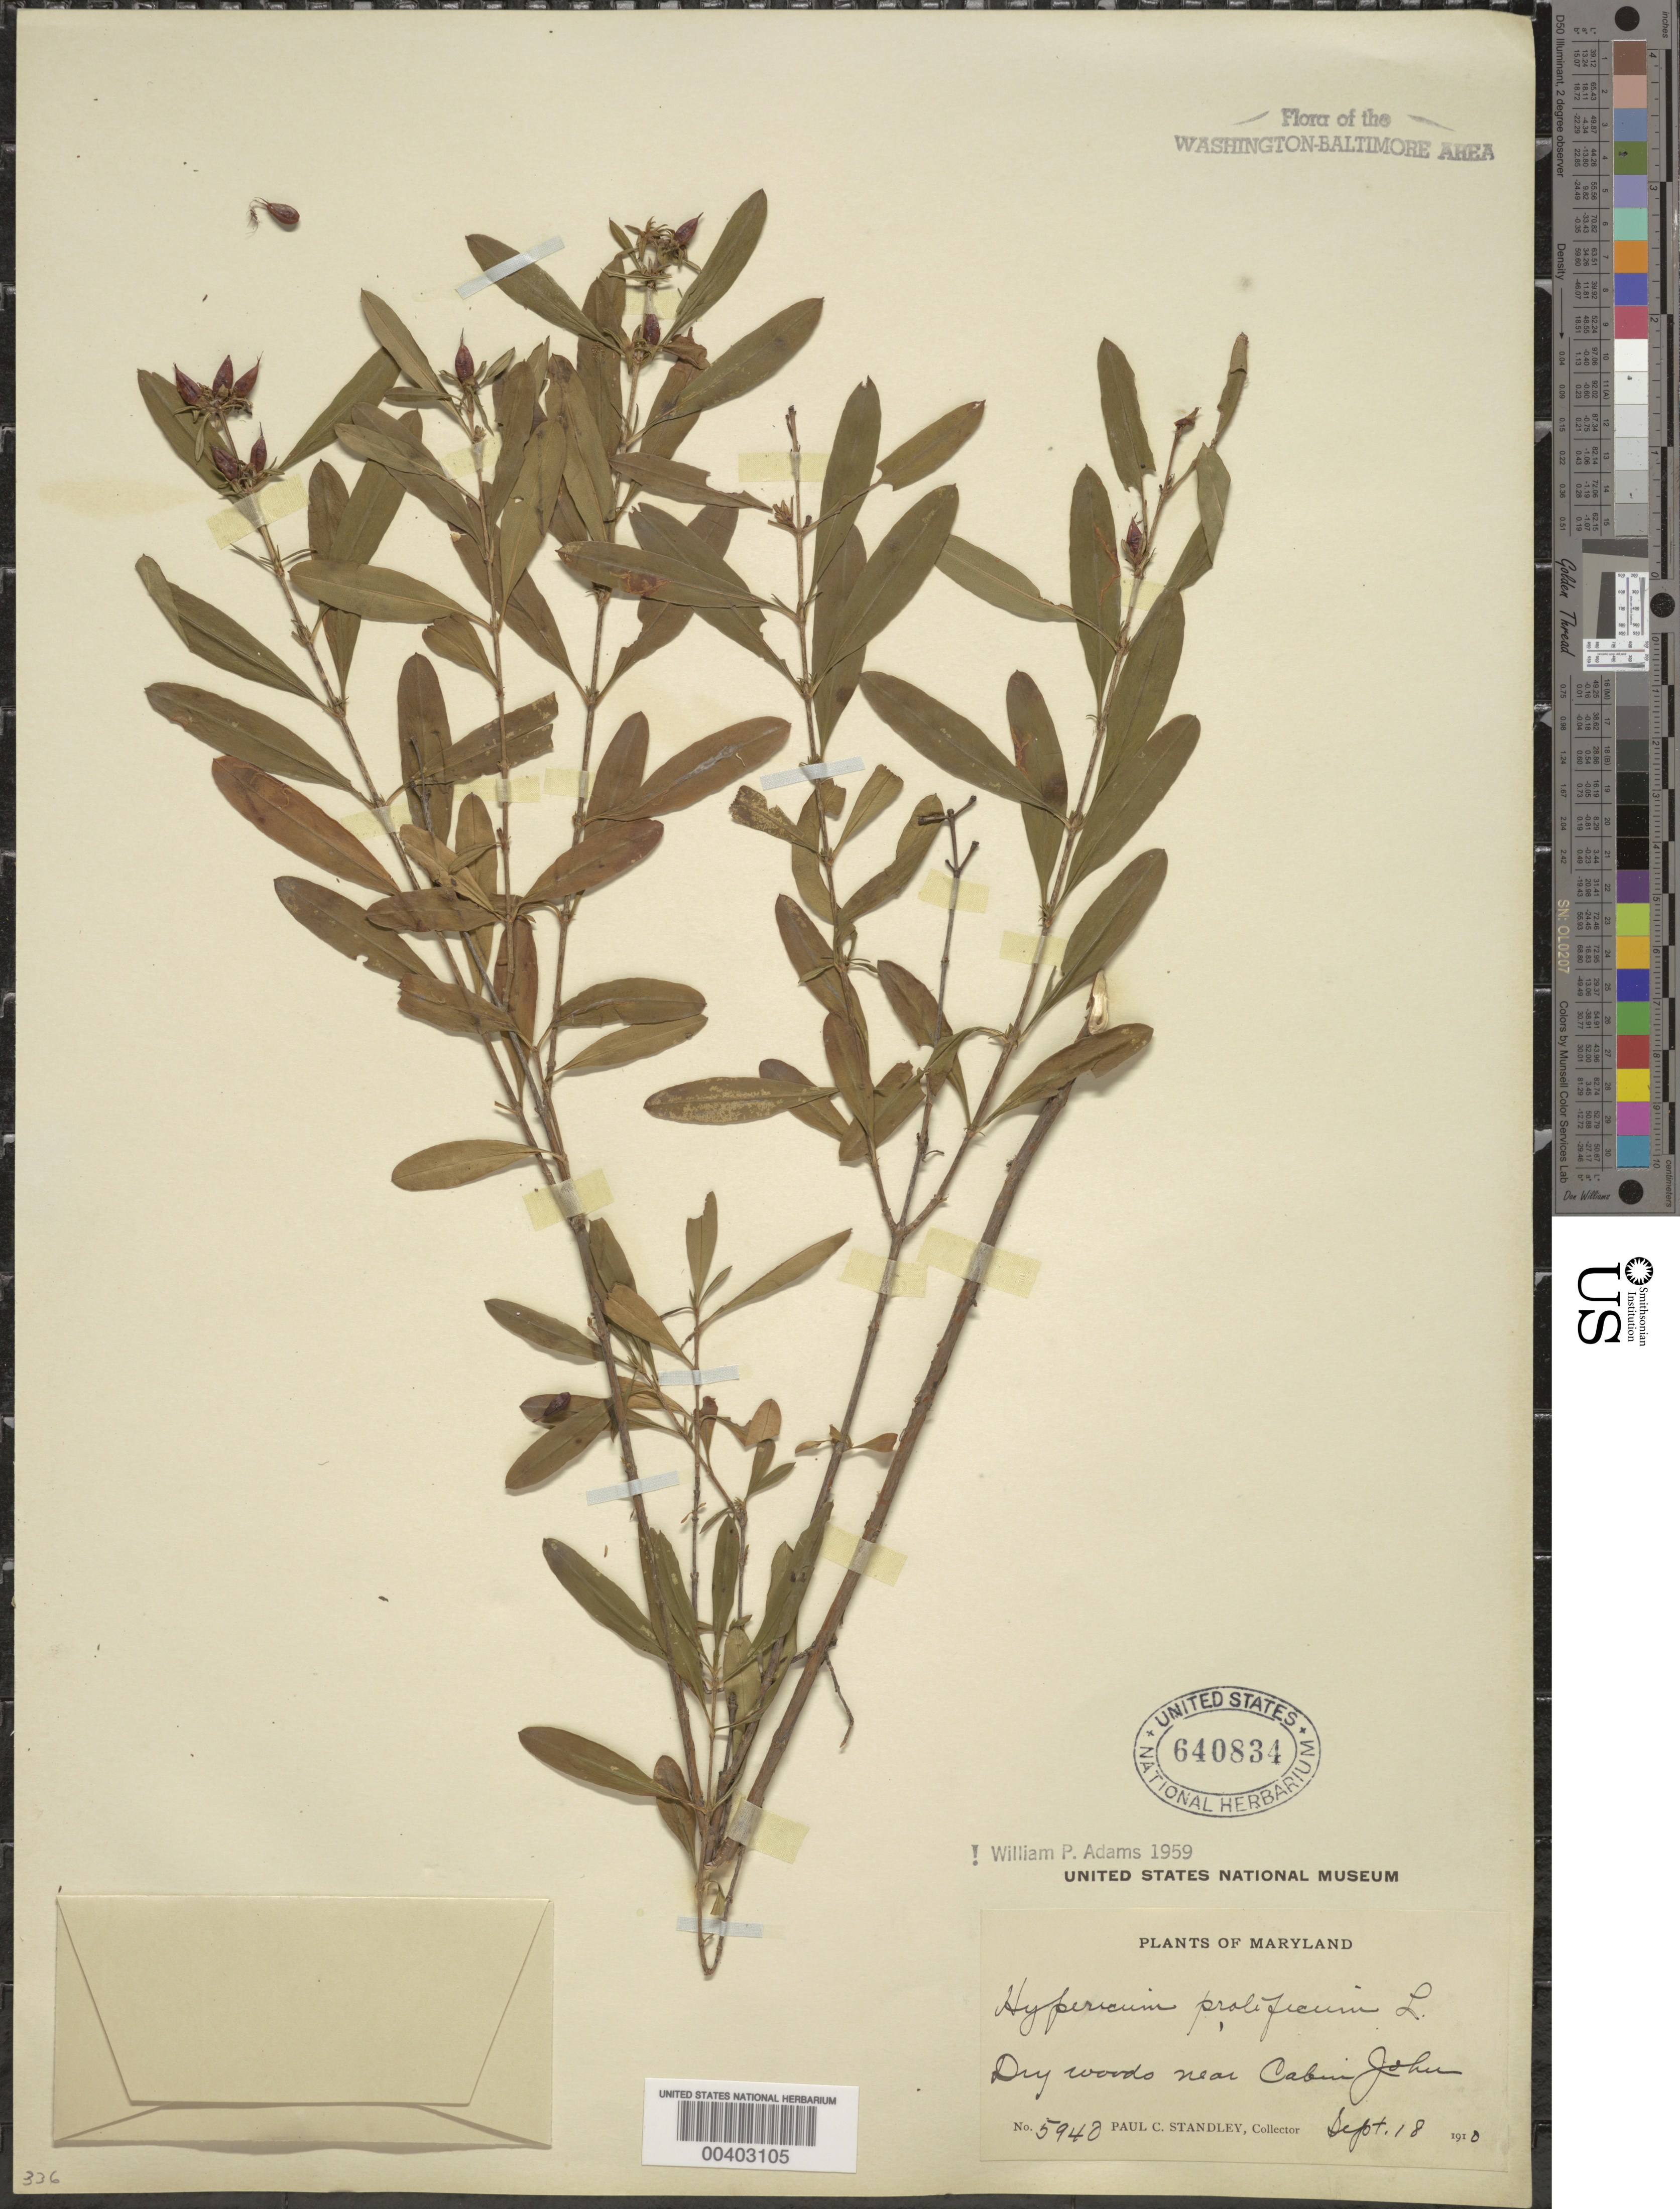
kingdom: Plantae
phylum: Tracheophyta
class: Magnoliopsida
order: Malpighiales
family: Hypericaceae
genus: Hypericum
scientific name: Hypericum prolificum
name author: L.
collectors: P. C. Standley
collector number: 5940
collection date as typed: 18 Sep 1910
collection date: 1910-09-18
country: United States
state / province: Maryland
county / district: Montgomery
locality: Cabin John vicinity C. & O. Canal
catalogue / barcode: US 640834